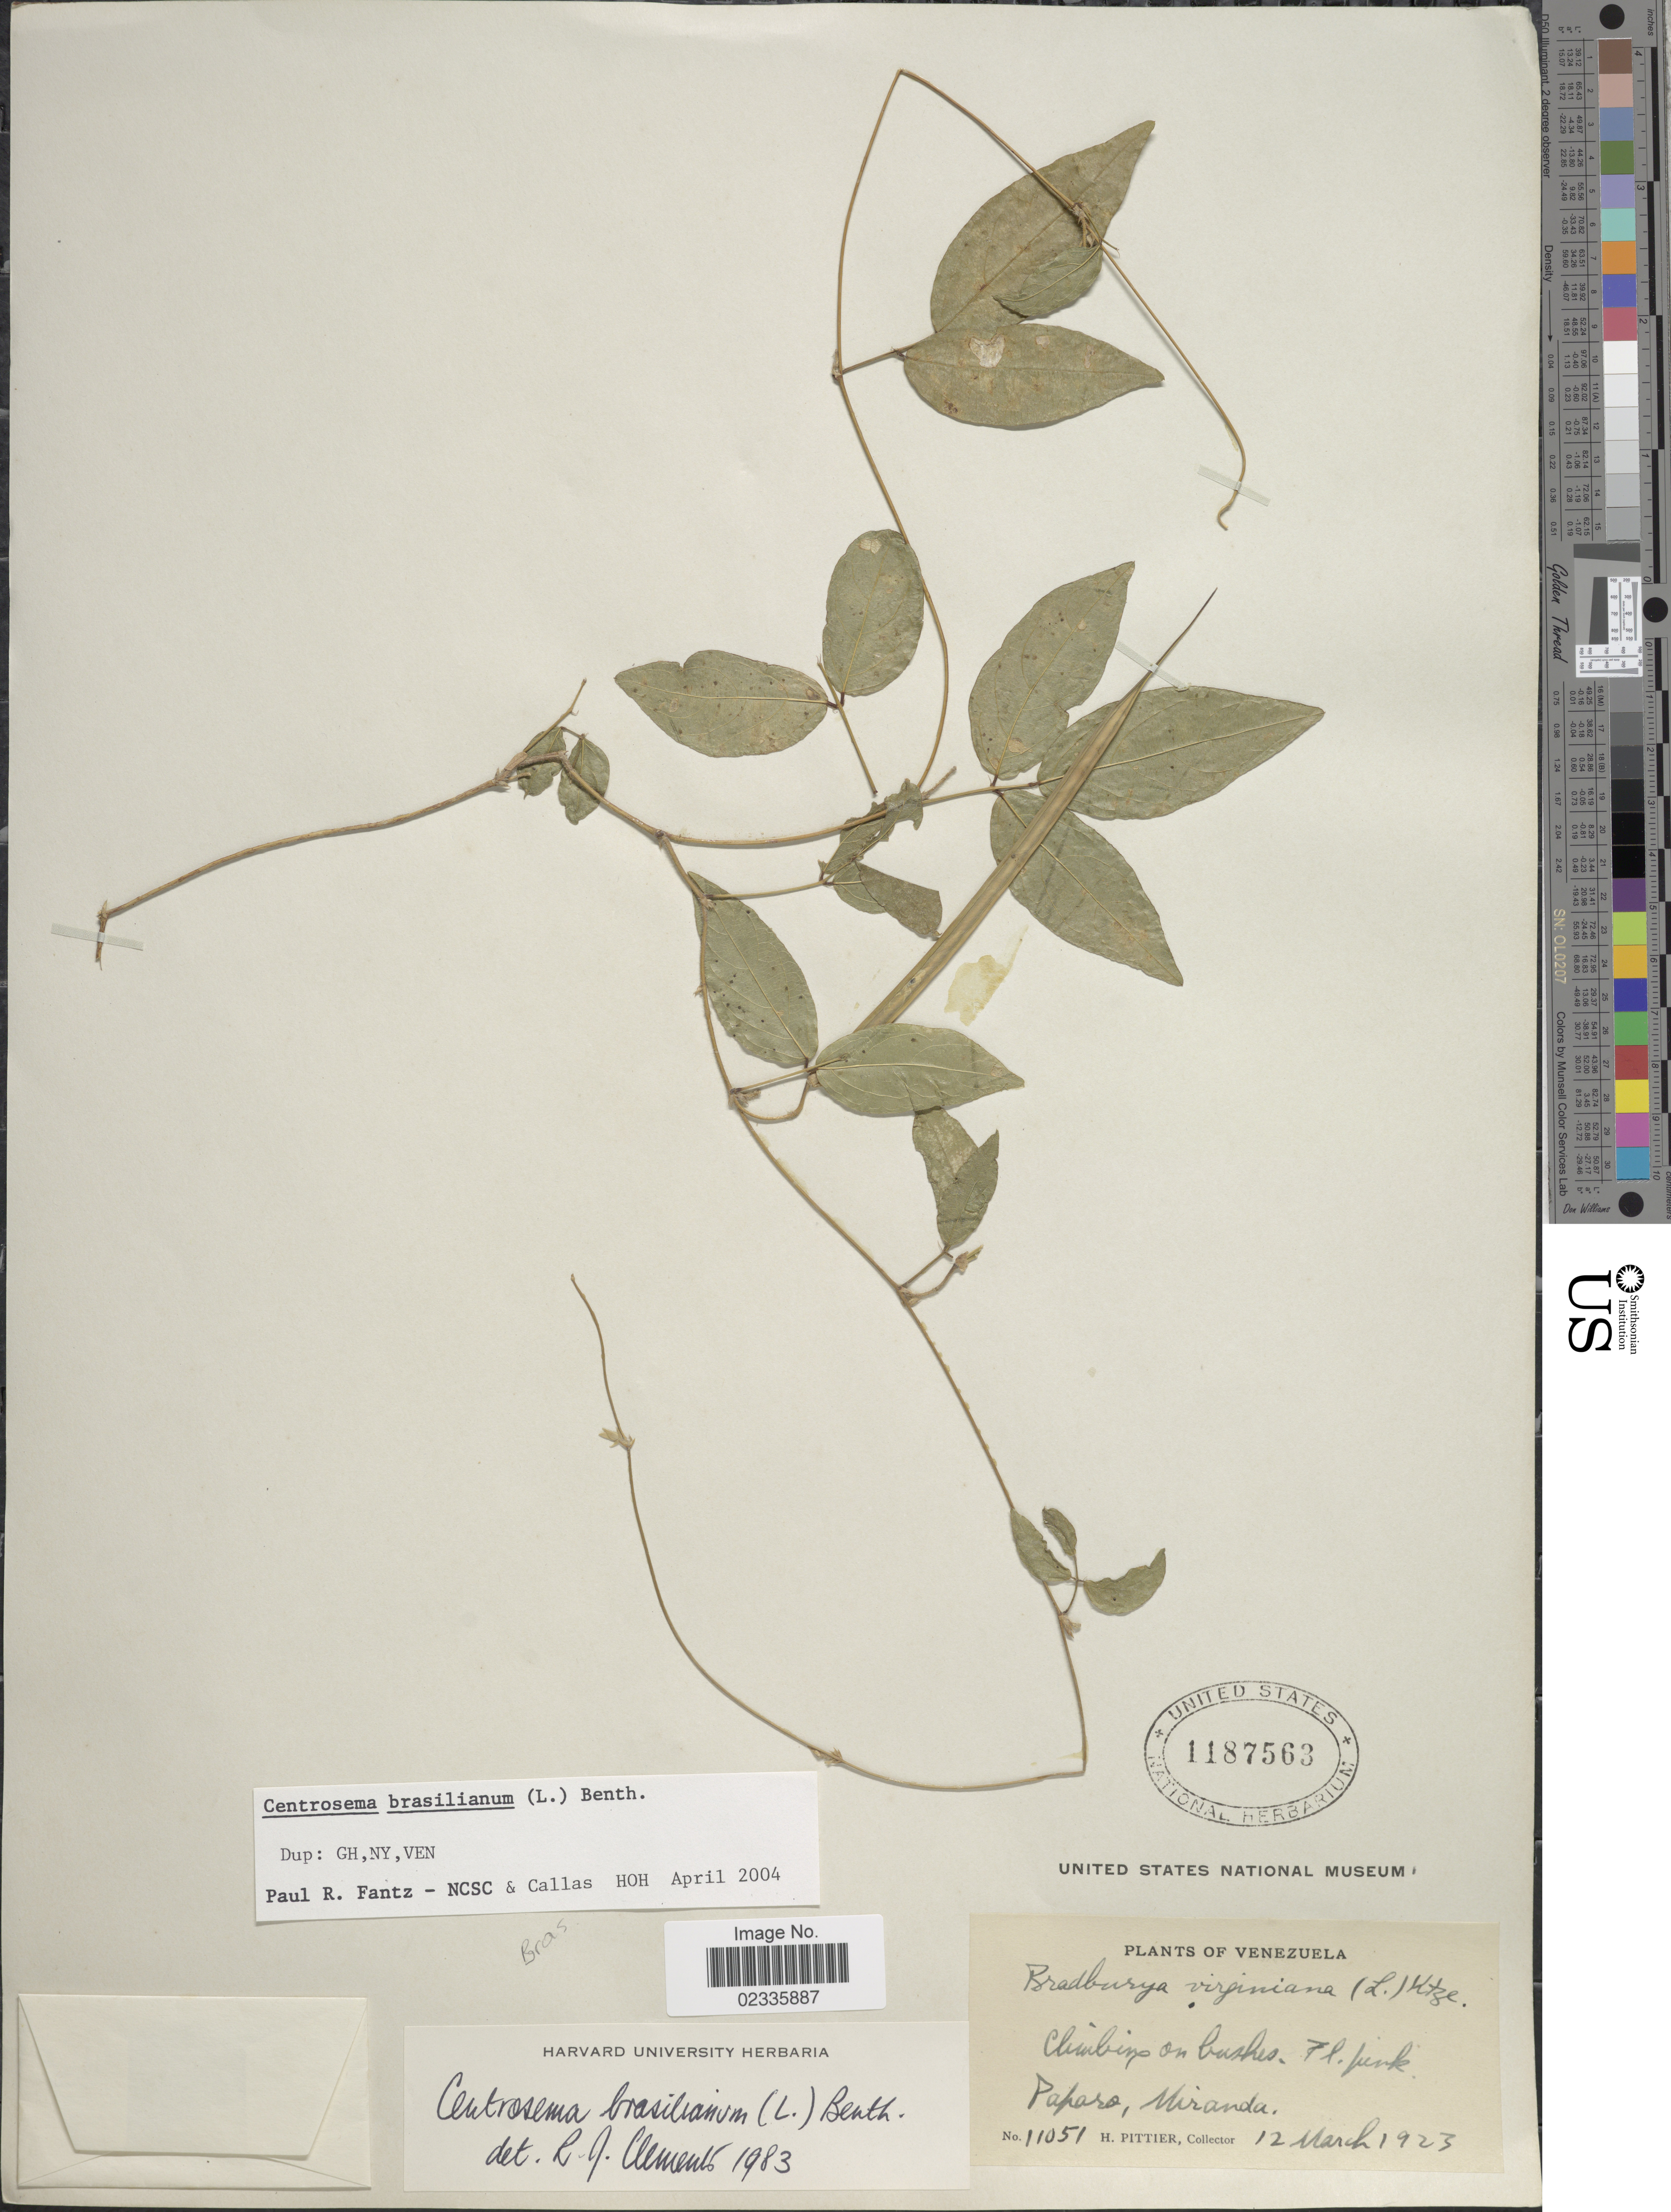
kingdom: Plantae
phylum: Tracheophyta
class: Magnoliopsida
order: Fabales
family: Fabaceae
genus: Centrosema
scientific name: Centrosema brasilianum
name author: (L.) Benth.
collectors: H. F. Pittier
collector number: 11051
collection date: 1923-03-12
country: Venezuela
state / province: Miranda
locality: Papara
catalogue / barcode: US 1187563